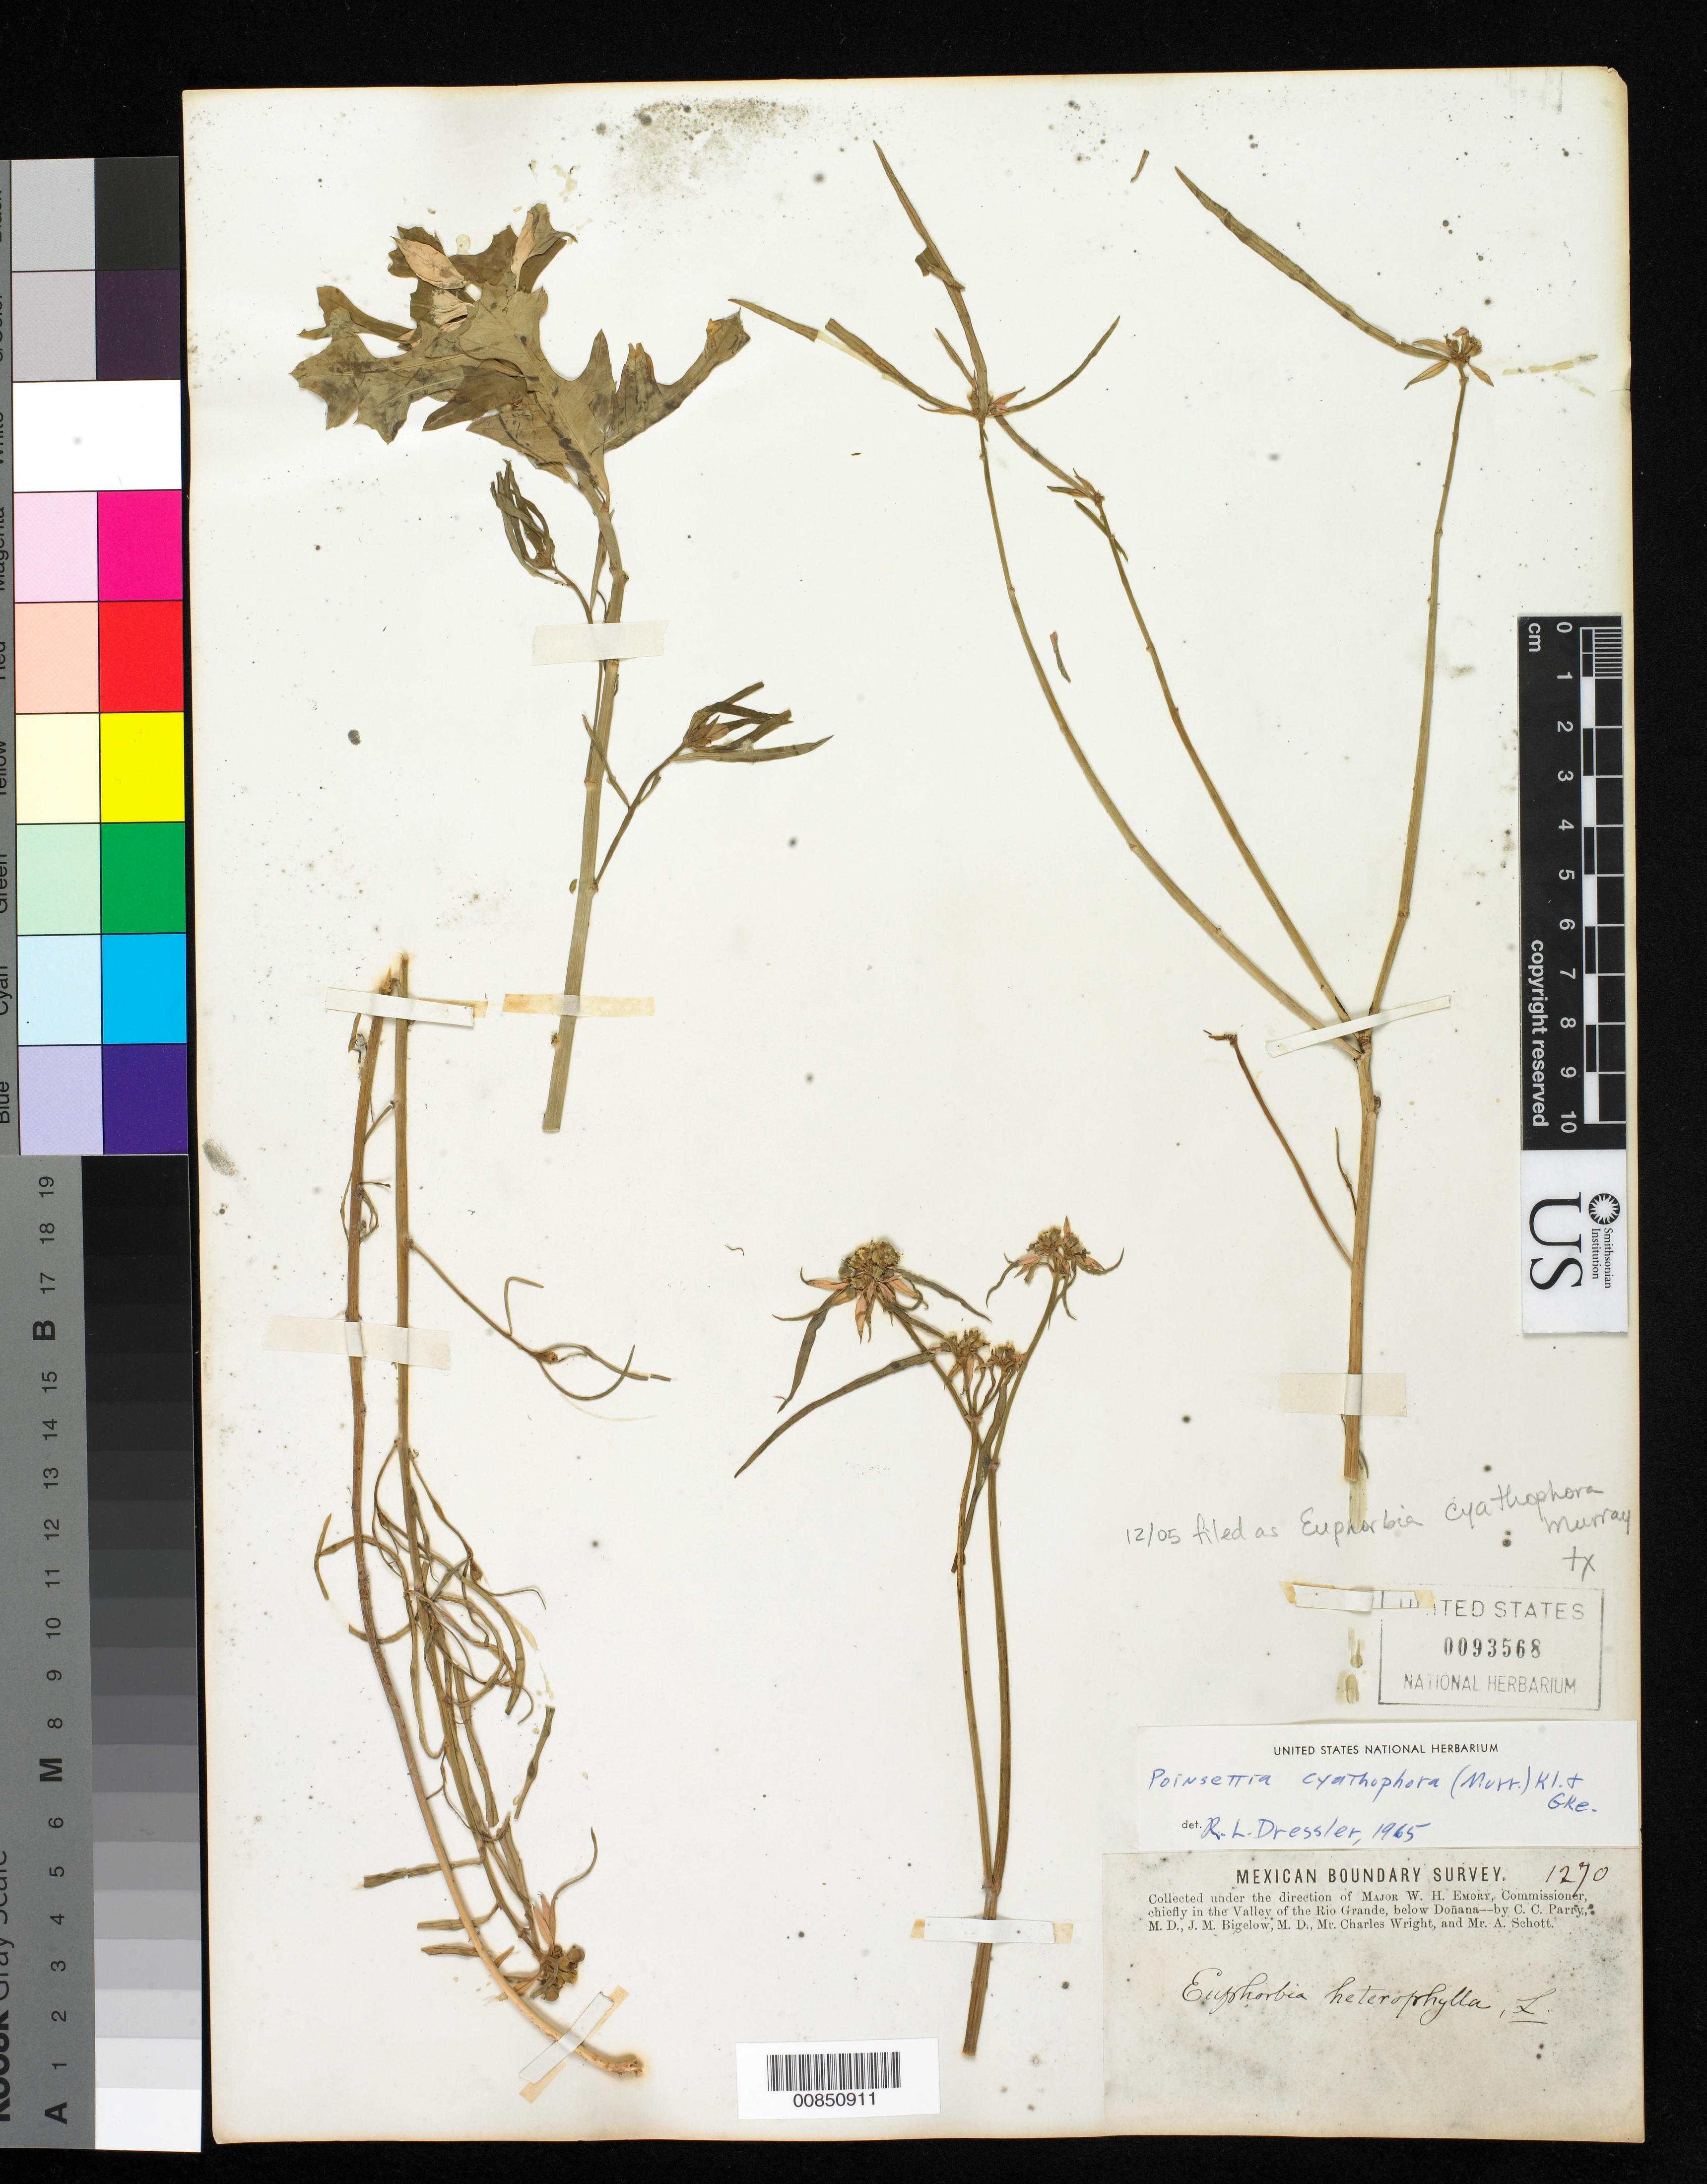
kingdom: Plantae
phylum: Tracheophyta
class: Magnoliopsida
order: Malpighiales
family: Euphorbiaceae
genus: Euphorbia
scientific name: Euphorbia heterophylla var. cyathophora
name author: (Murr.) Griseb.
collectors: C. C. Parry, J. M. Bigelow, C. Wright & A. C. V. Schott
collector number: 1270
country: United States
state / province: Texas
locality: Valley of the Rio Grande, below Doñana.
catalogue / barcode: US 93568